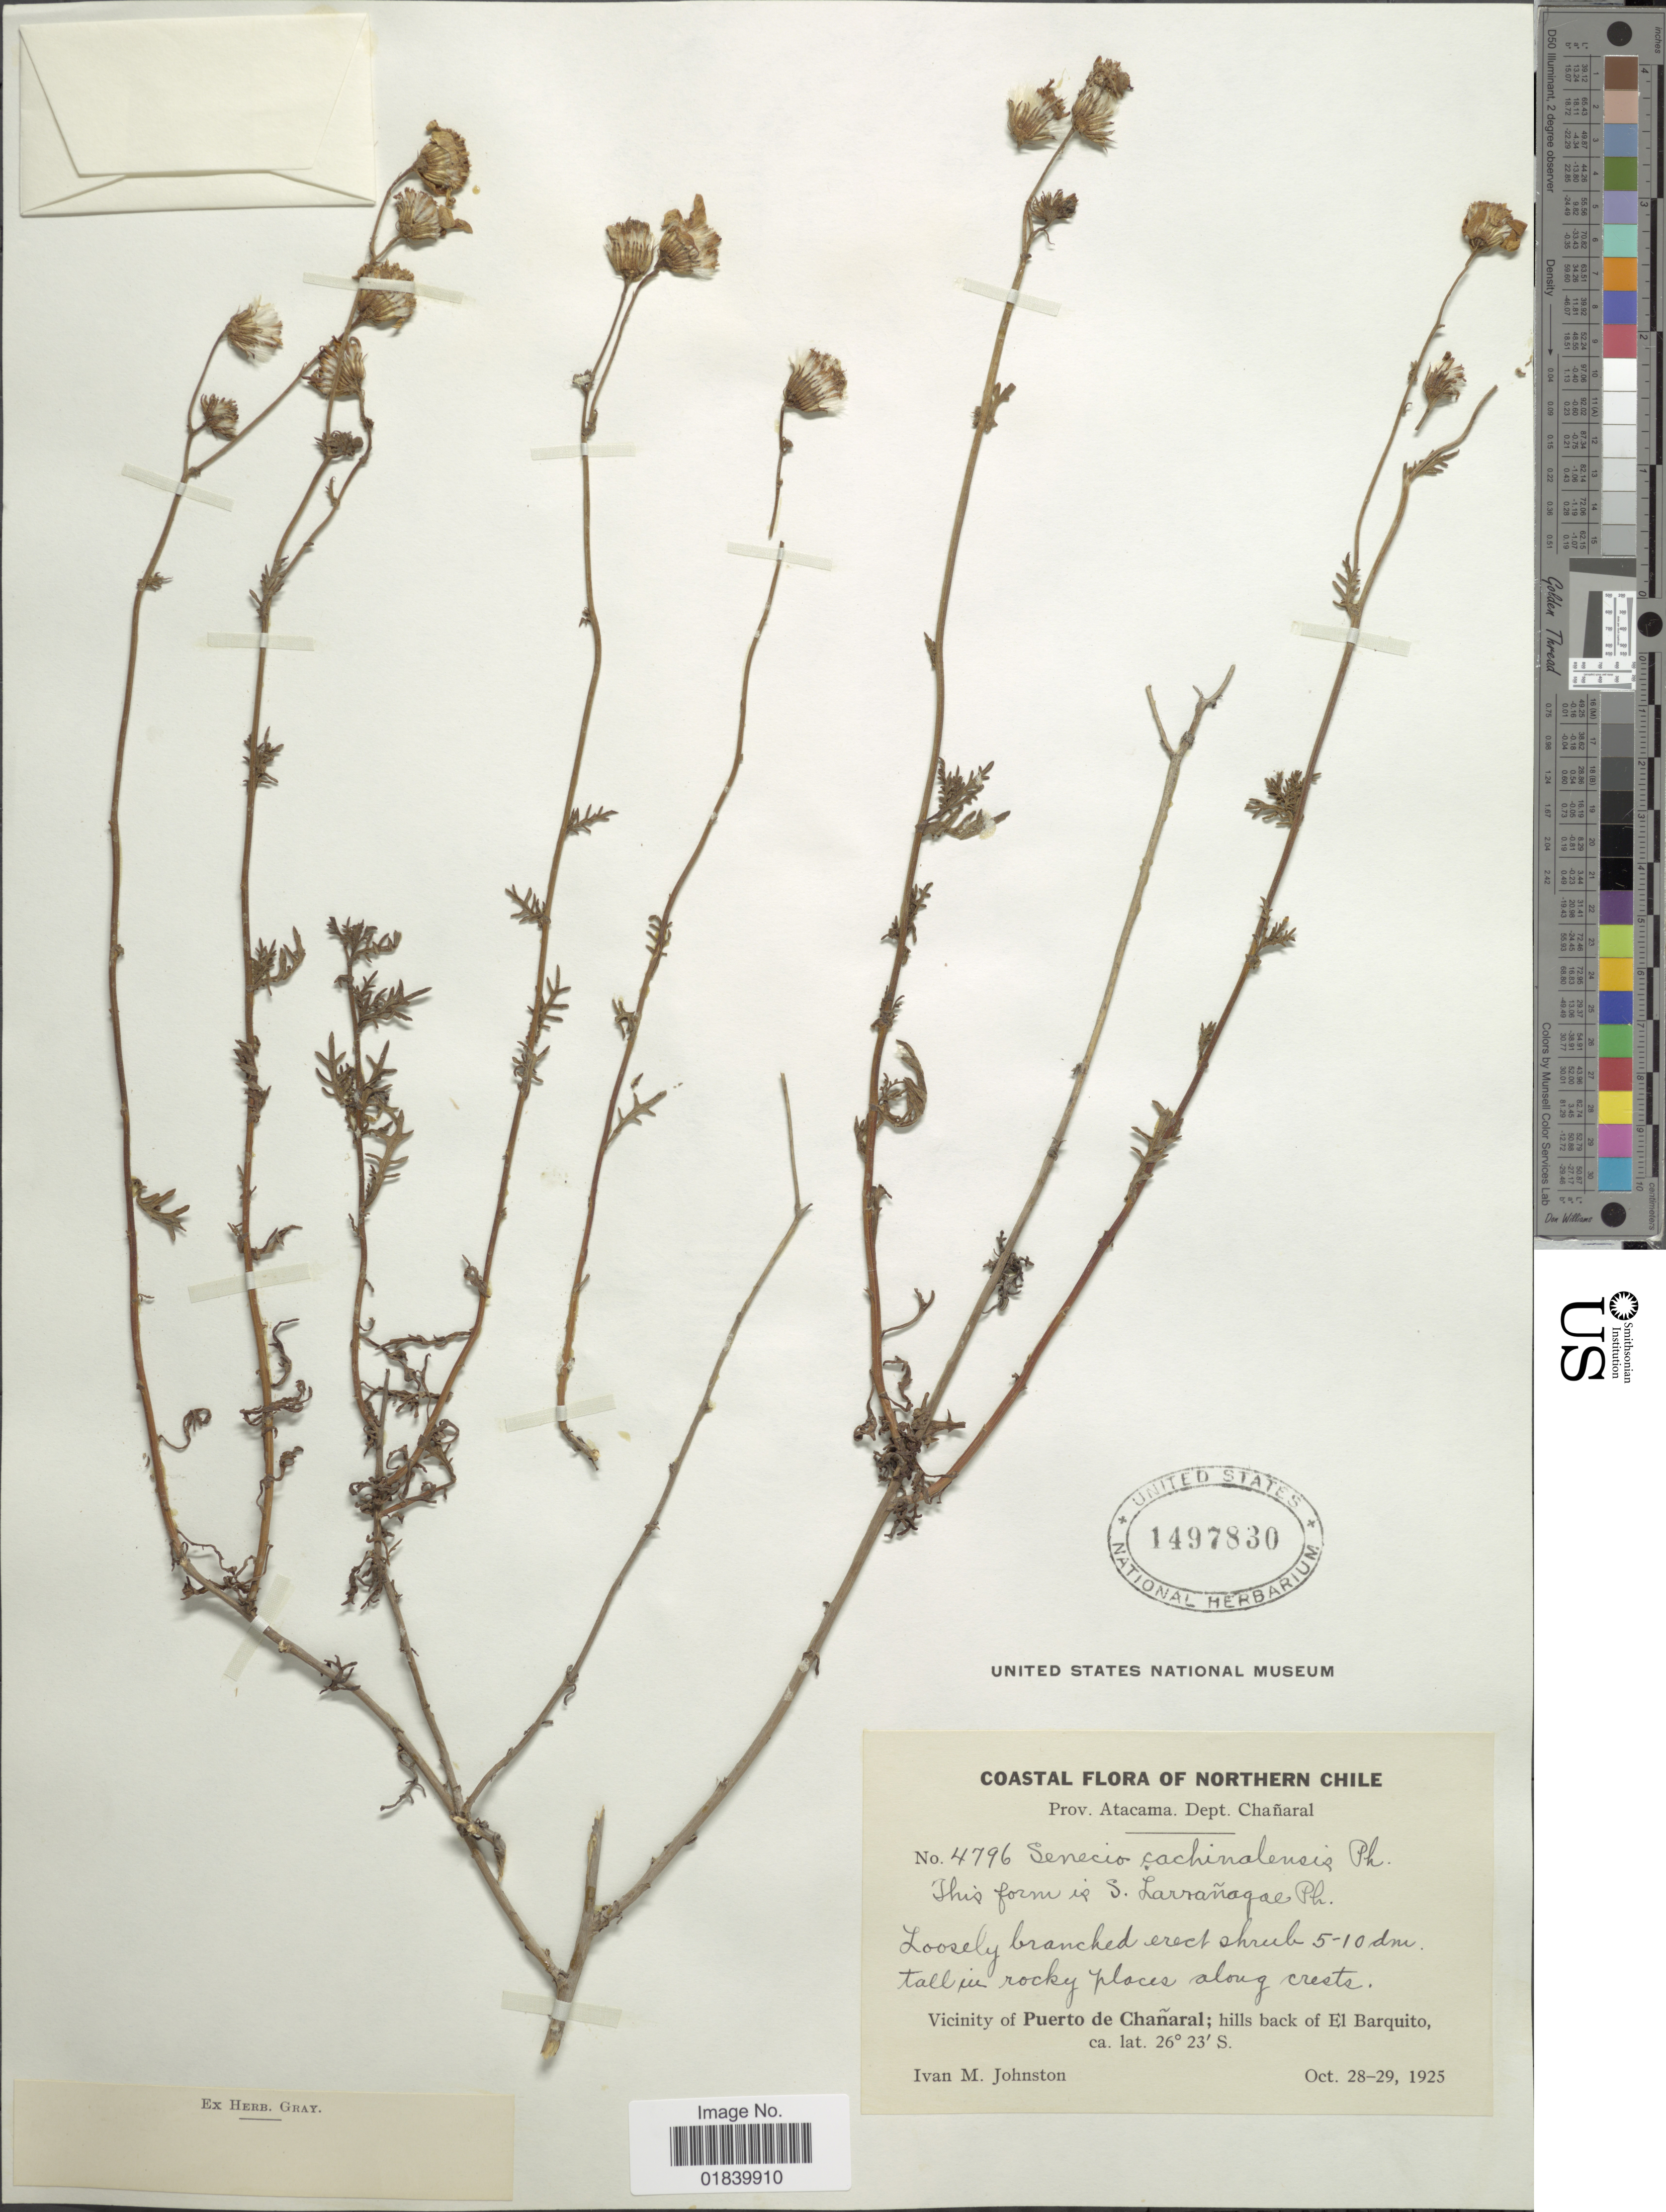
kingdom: Plantae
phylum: Tracheophyta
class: Magnoliopsida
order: Asterales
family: Asteraceae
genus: Senecio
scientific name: Senecio cachinalensis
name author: Phil.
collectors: I.M. Johnston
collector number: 4796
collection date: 1925-10-28/1925-10-29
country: Chile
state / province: Atacama (III)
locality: Northern Chile. Prov. Atacama, Dept. Chanaral. Vicinity of Puerto de Chanaral; hills back of El Barquito.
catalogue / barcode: US 1497830